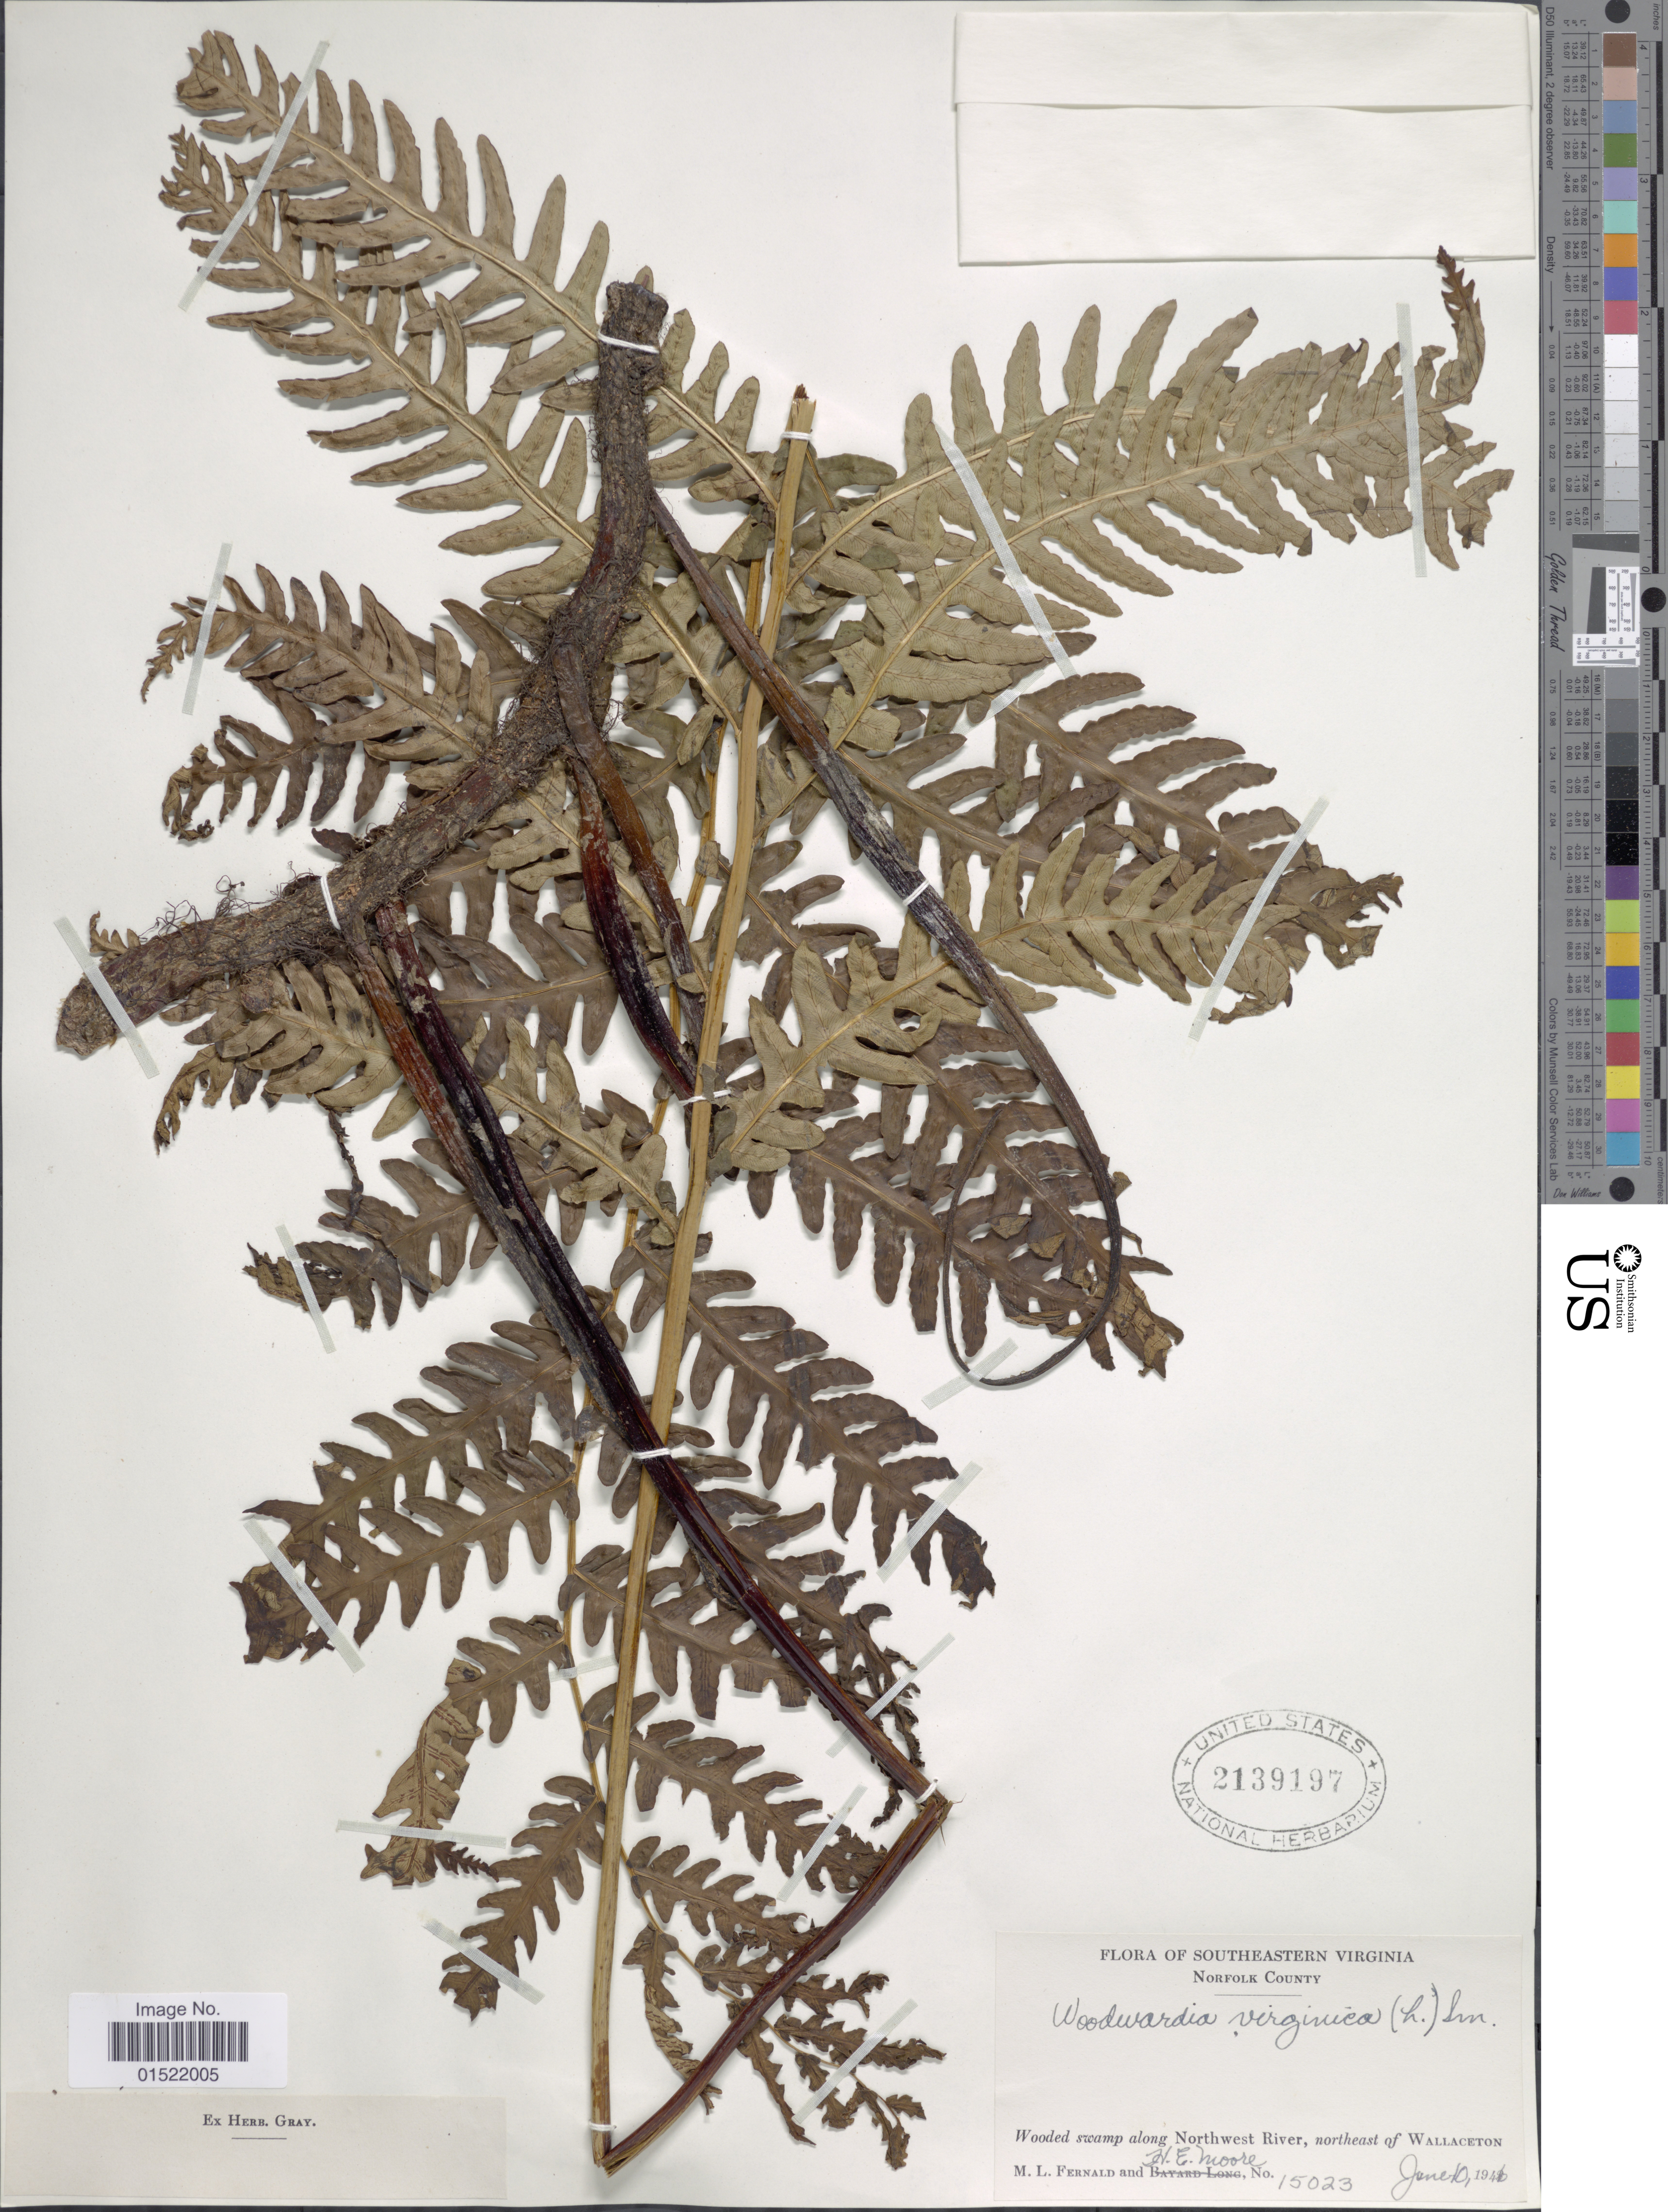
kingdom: Plantae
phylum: Tracheophyta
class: Polypodiopsida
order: Polypodiales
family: Blechnaceae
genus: Woodwardia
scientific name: Woodwardia virginica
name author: (L.) R.M. Sm.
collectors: M. L. Fernald & H. Moore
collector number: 15023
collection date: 1946-06-10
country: United States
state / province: Virginia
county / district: City of Norfolk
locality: Southeastern Virginia, Norfolk County, wooded swamp along Northwest River, northeast of Wallaxeton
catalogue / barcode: US 2139197